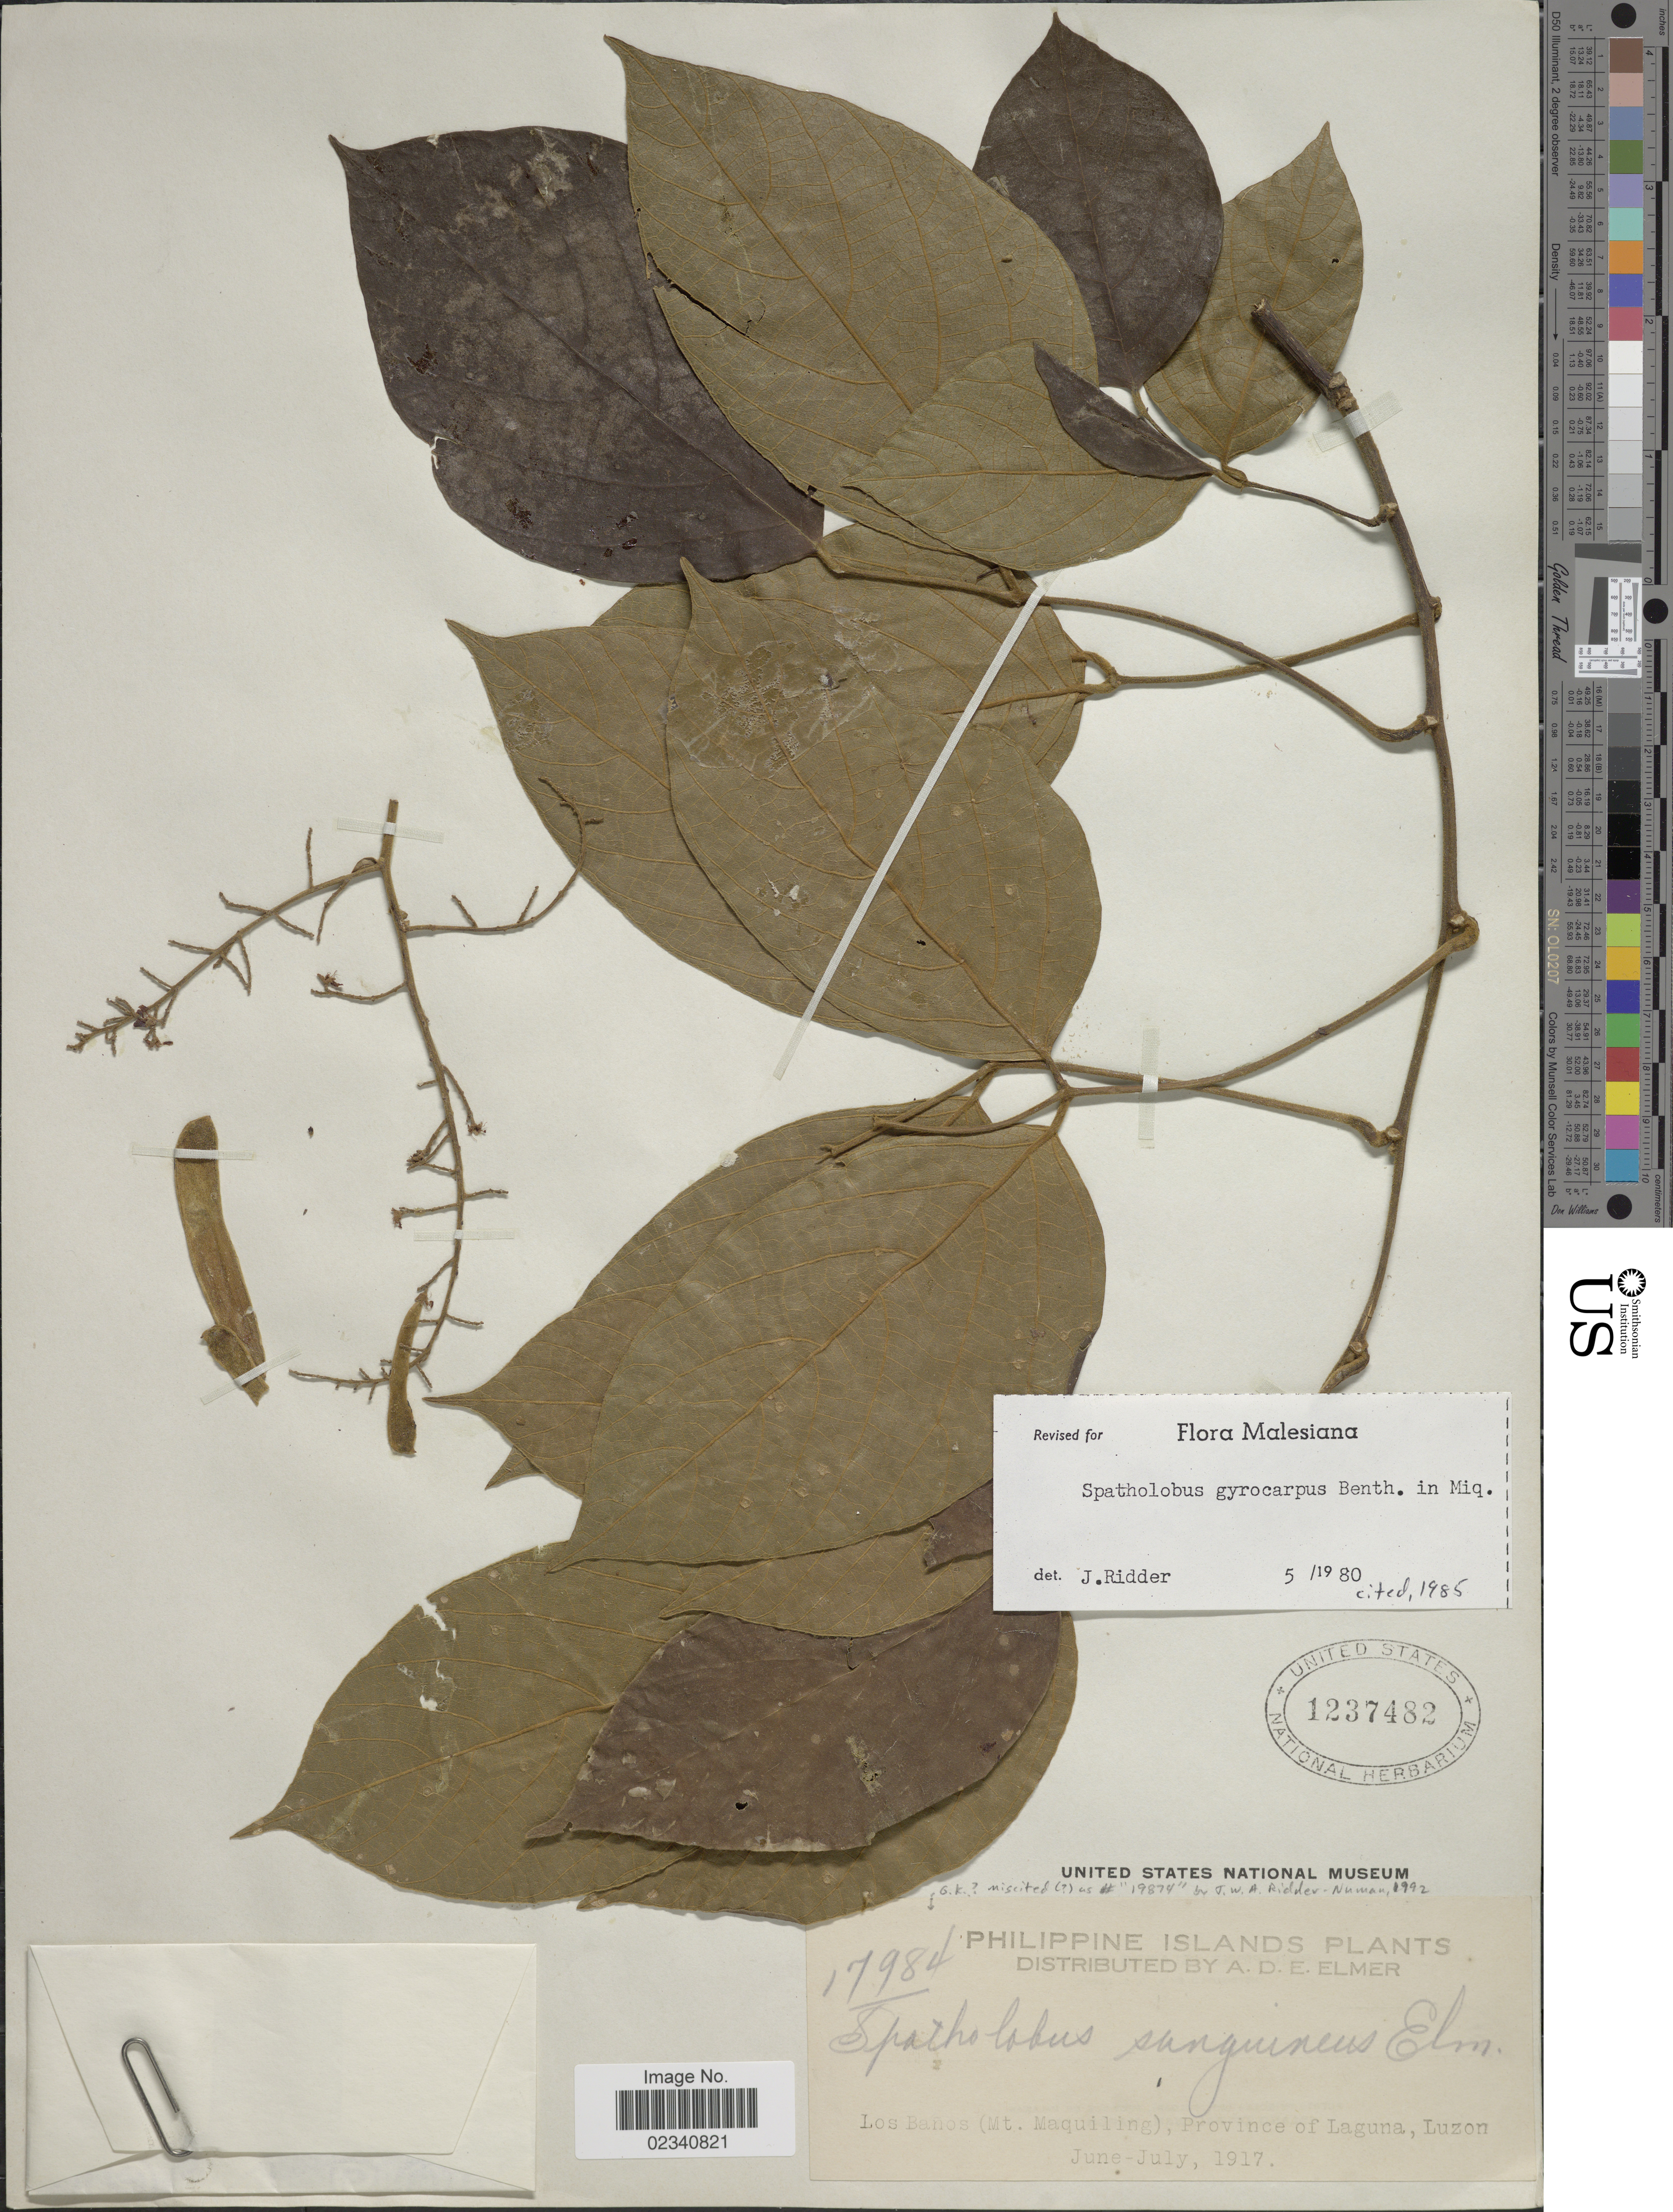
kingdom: Plantae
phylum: Tracheophyta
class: Magnoliopsida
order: Fabales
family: Fabaceae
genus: Spatholobus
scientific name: Spatholobus sanguineus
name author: Elmer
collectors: A. D. E. Elmer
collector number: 17984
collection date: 1917-06/1917-07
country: Philippines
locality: Los Banos (Mt. Maquiling), Province of Laguna, Luzon.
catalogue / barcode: US 1237482